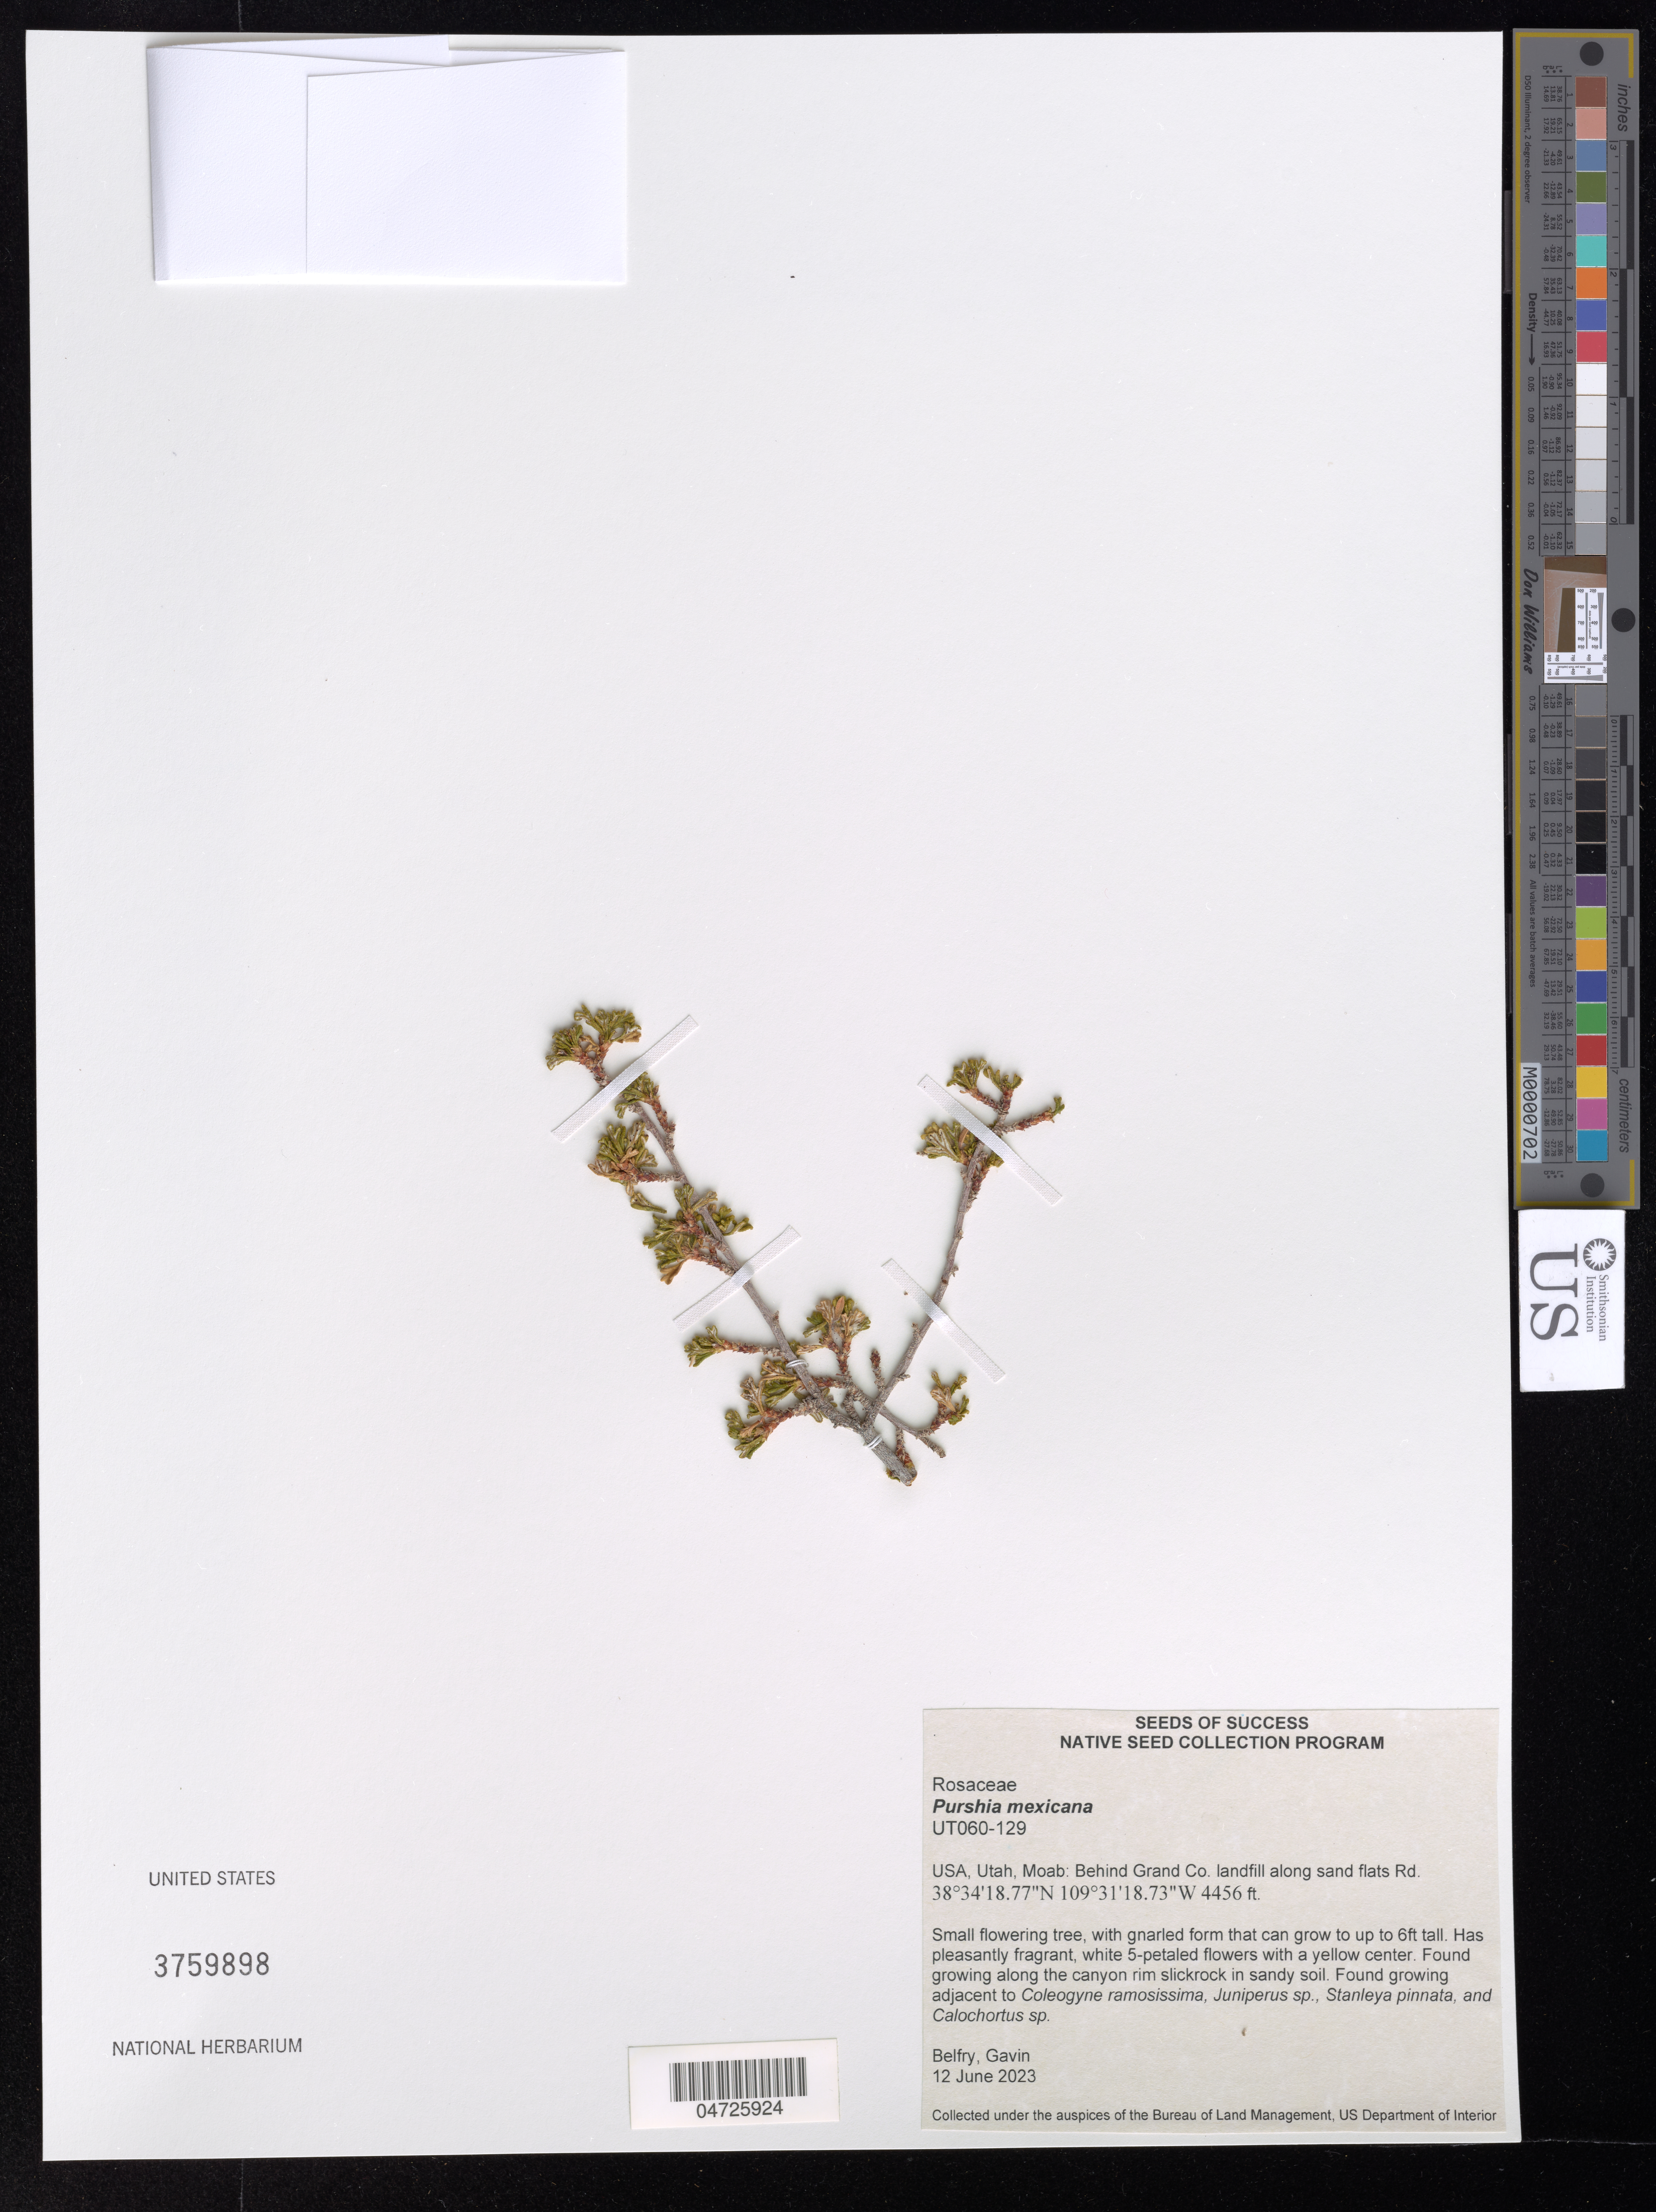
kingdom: Plantae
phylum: Tracheophyta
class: Magnoliopsida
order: Rosales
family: Rosaceae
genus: Purshia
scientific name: Purshia mexicana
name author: (D. Don) S.L. Welsh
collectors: G. Belfry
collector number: UT060-129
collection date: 2023-06-12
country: United States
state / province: Utah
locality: Moab: Behind Grand Co. landfill along sand flats Rd.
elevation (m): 1358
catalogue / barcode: US 3759898